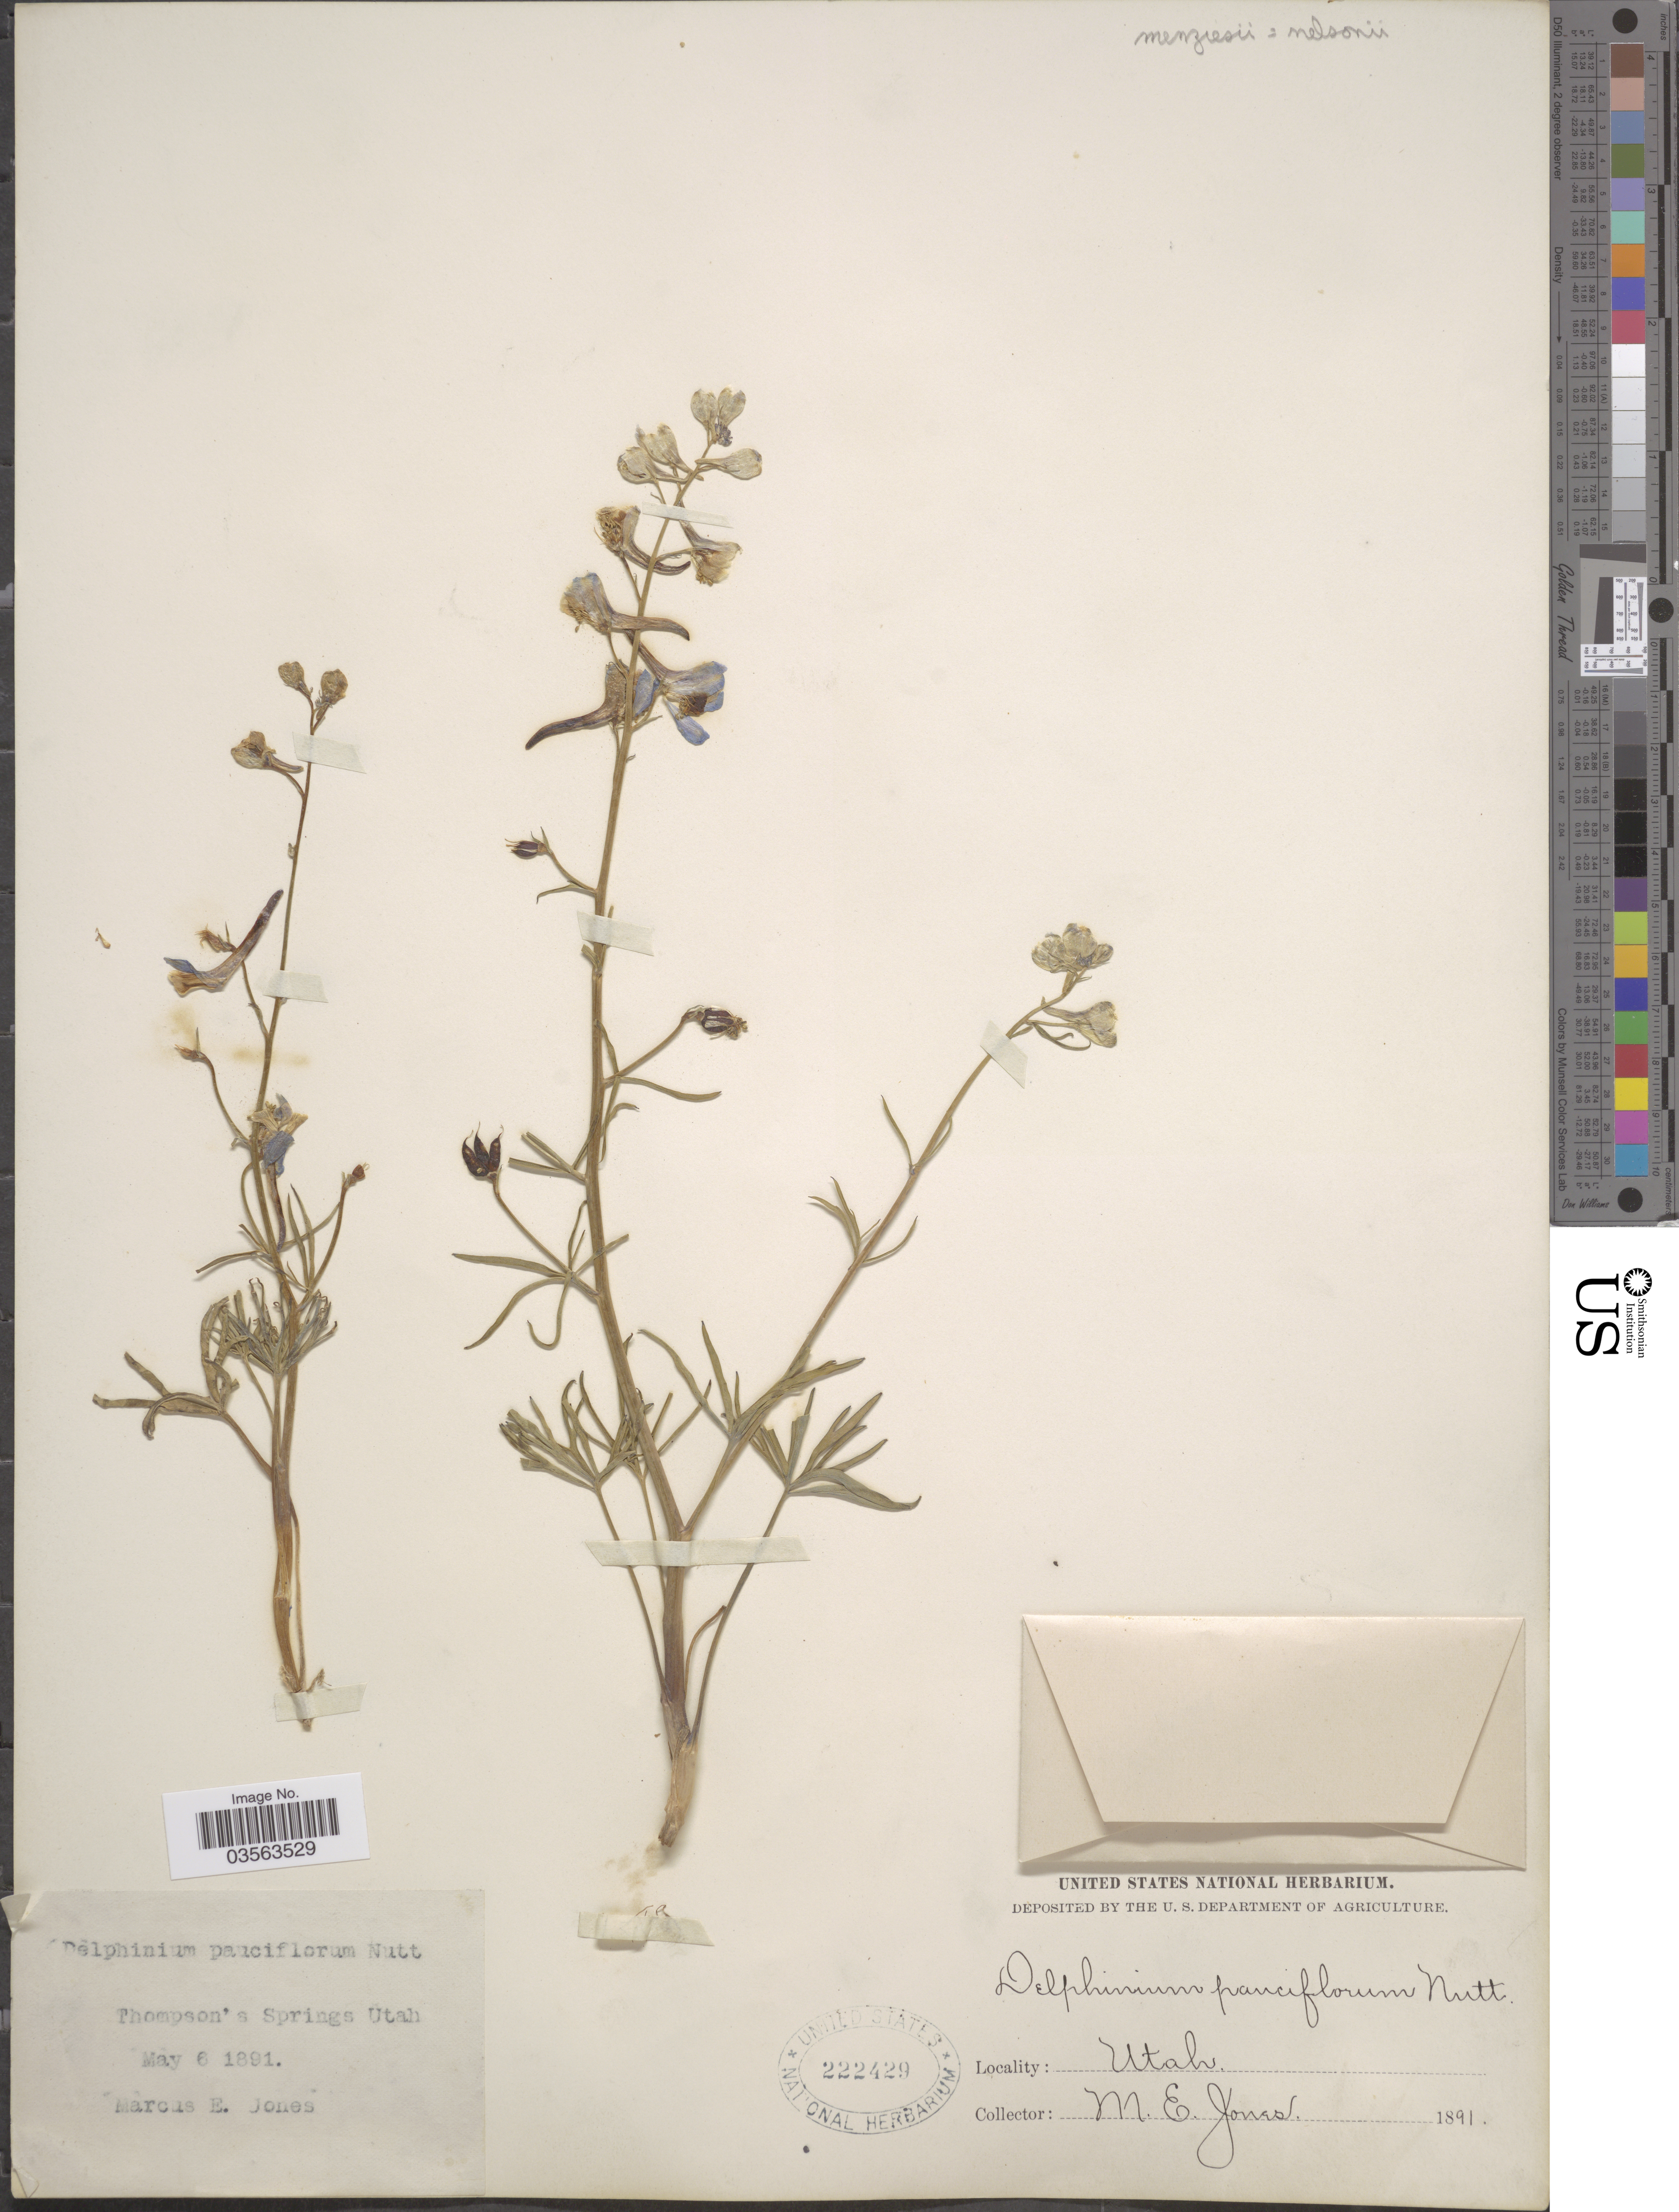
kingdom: Plantae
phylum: Tracheophyta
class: Magnoliopsida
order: Ranunculales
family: Ranunculaceae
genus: Delphinium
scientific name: Delphinium nelsonii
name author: Greene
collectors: M. E. Jones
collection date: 1891-05-06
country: United States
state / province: Utah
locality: Thompson's Springs.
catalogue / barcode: US 222429